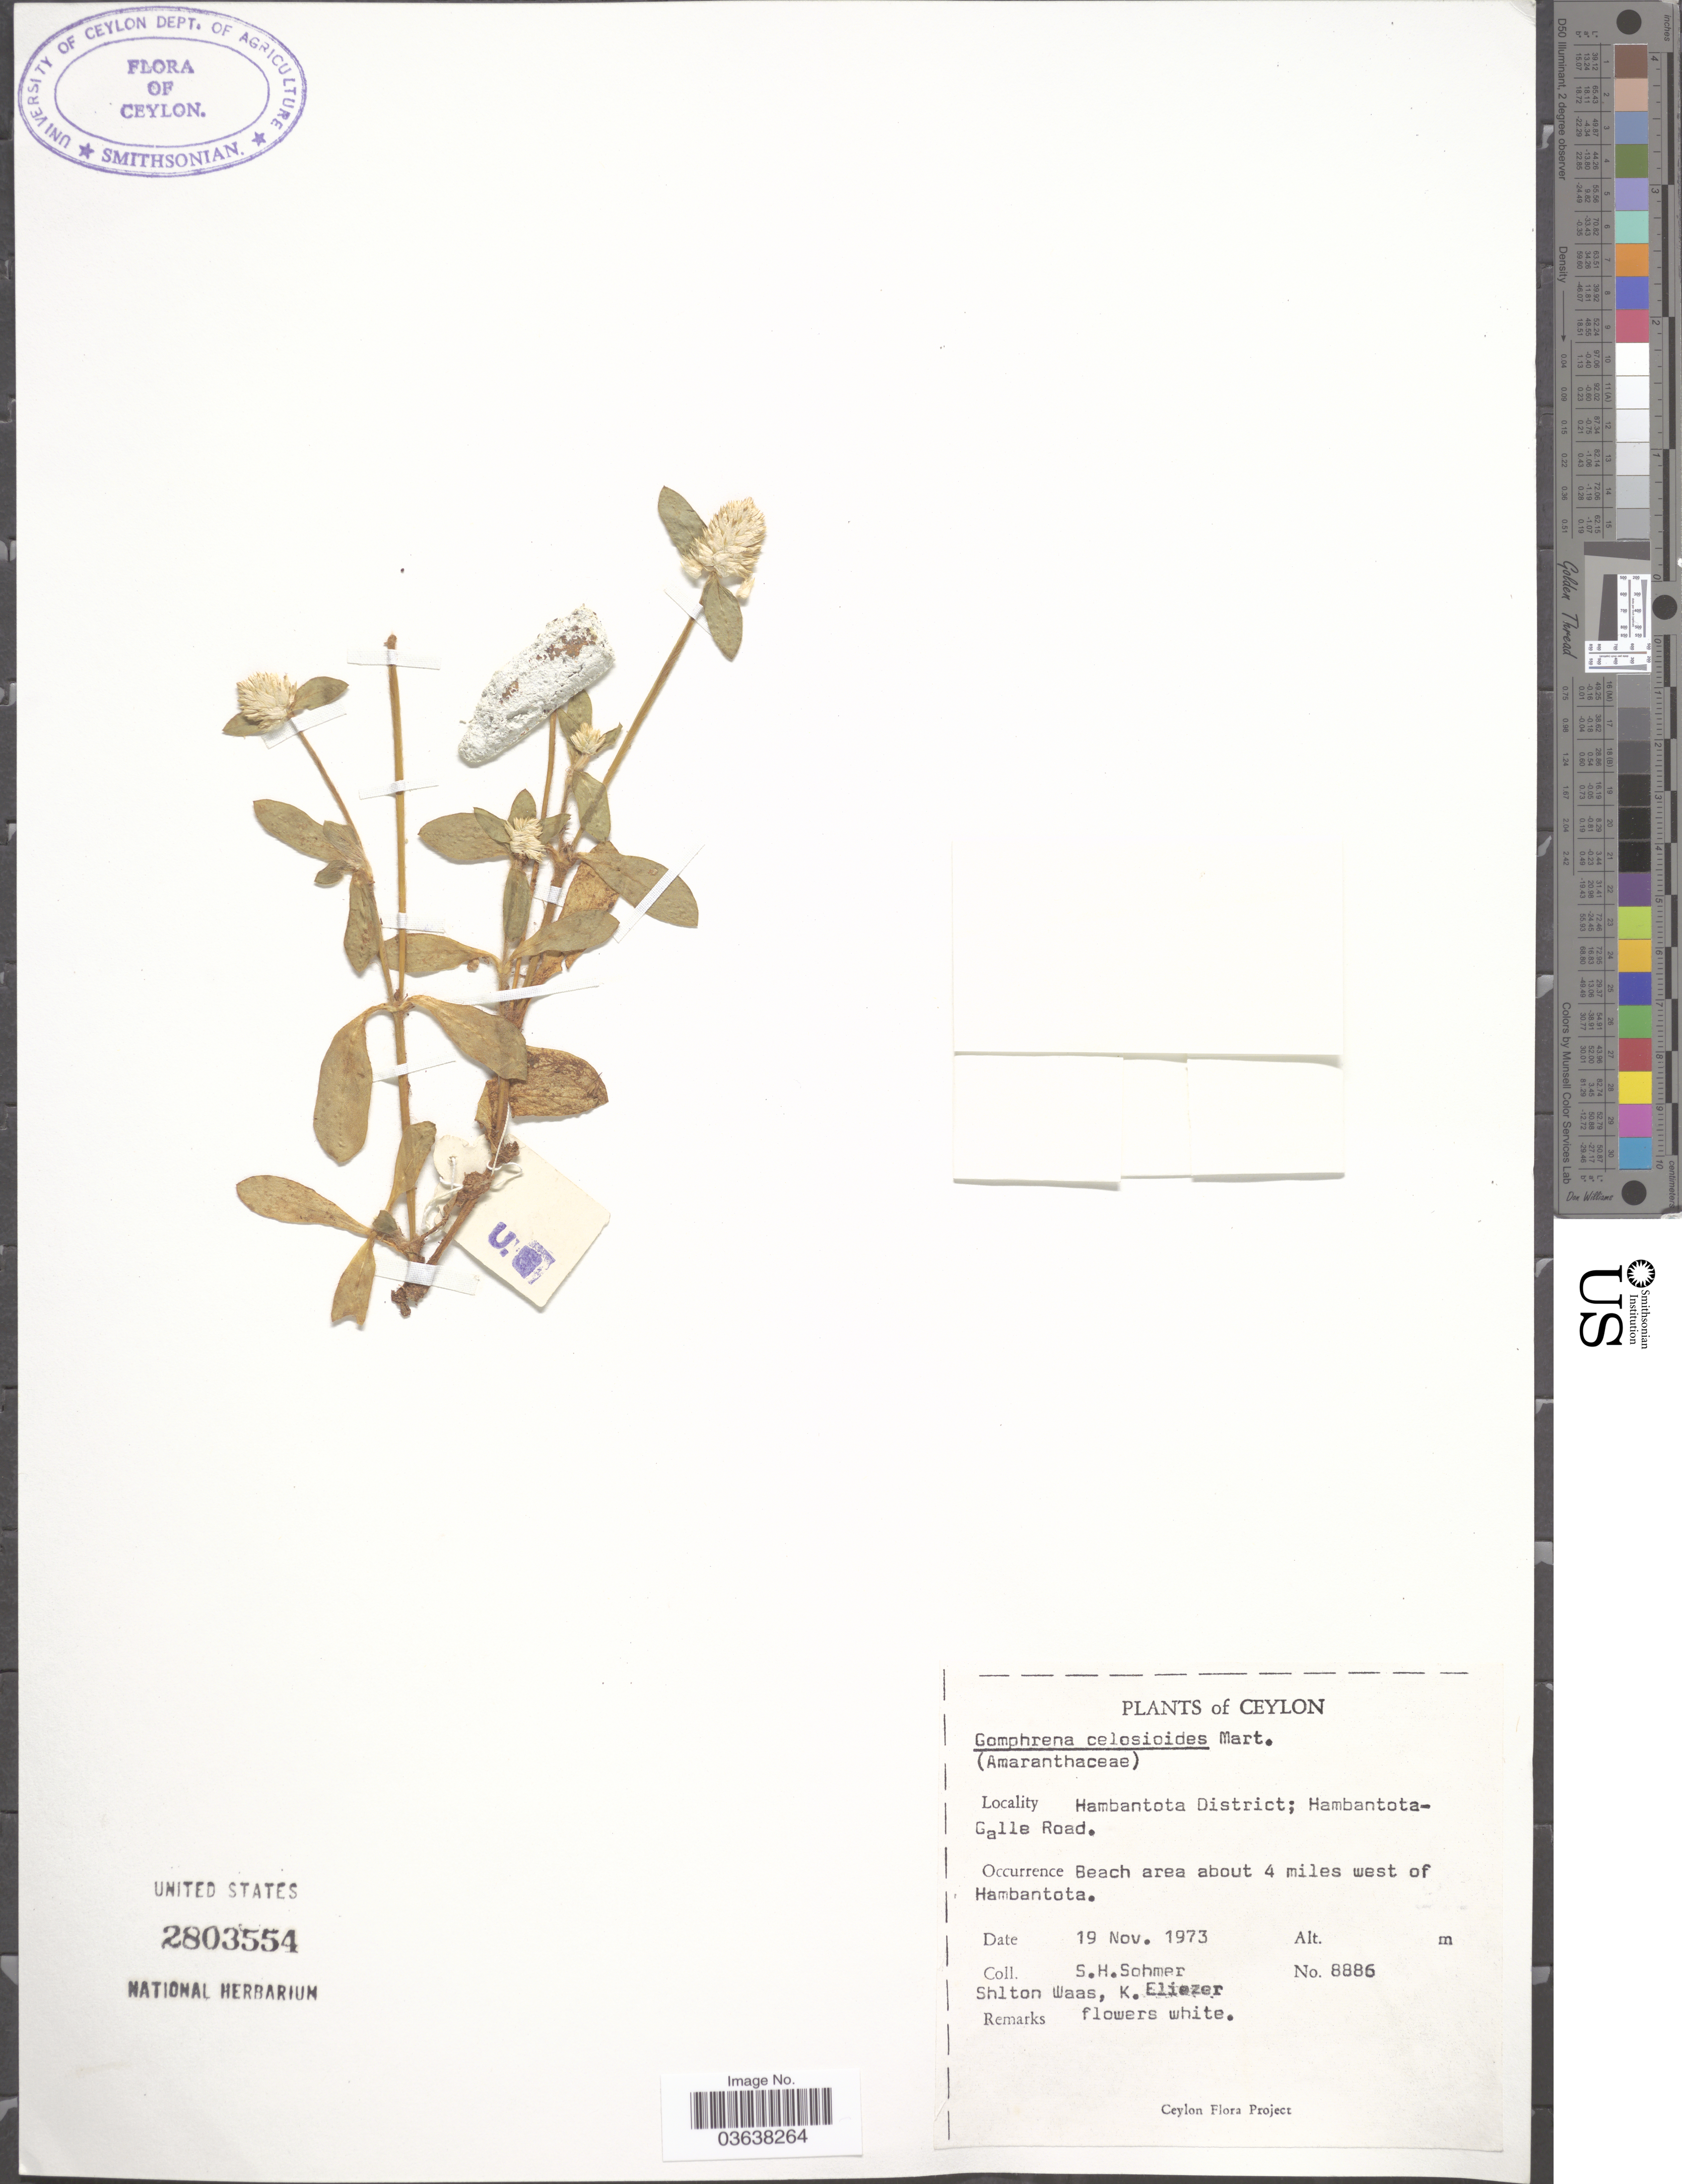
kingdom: Plantae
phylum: Tracheophyta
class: Magnoliopsida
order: Caryophyllales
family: Amaranthaceae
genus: Gomphrena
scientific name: Gomphrena celosioides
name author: Mart.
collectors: S. H. Sohmer, S. Waas & K. Eliezer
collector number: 8886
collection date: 1973-11-19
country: Sri Lanka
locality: Ceylon. Hambantota District; Hambantota-Galle Road. Beach area about 4 miles west of Hambantota.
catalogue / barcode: US 2803554